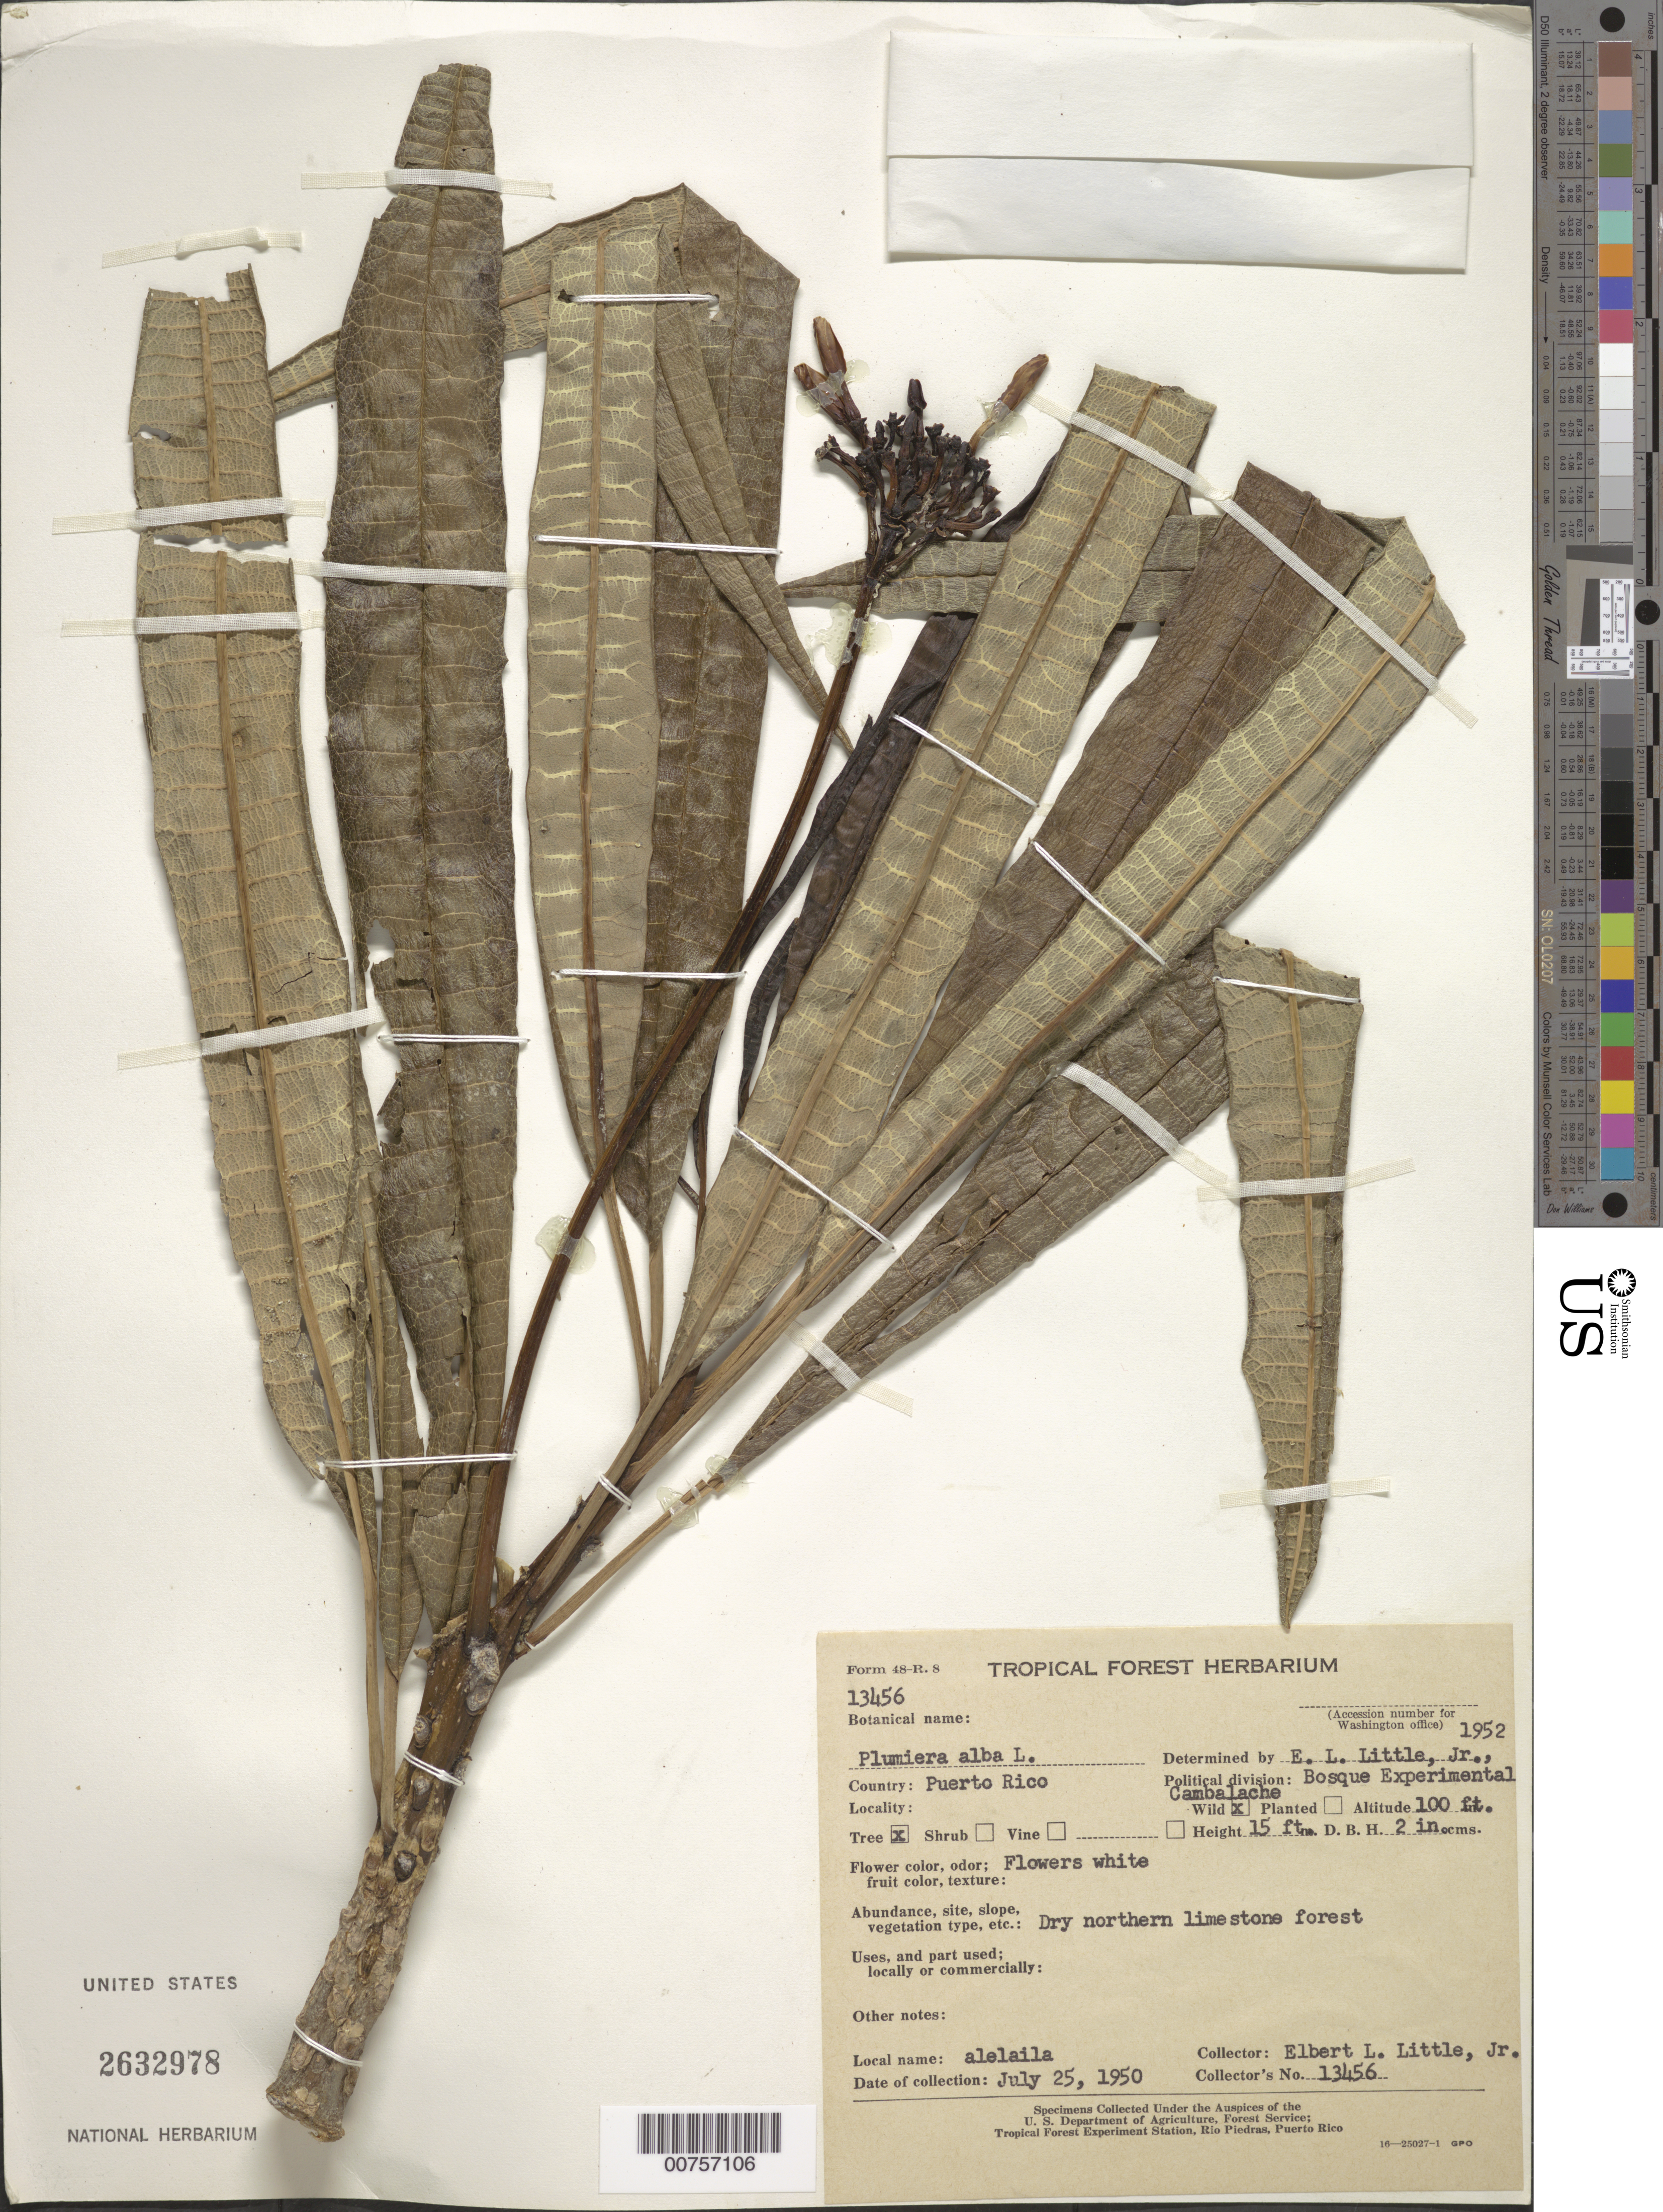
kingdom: Plantae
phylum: Tracheophyta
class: Magnoliopsida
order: Gentianales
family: Apocynaceae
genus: Plumeria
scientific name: Plumeria alba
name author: L.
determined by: Little, Elbert L., Jr., (FSSR), United States Department of Agriculture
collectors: E. L. Little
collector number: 13456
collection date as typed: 25 Jul 1950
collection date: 1950-07-25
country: Puerto Rico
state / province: Arecibo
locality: Bosque Experimental Cambalache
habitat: Dry northern limestone forest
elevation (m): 30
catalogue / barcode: US 2632978